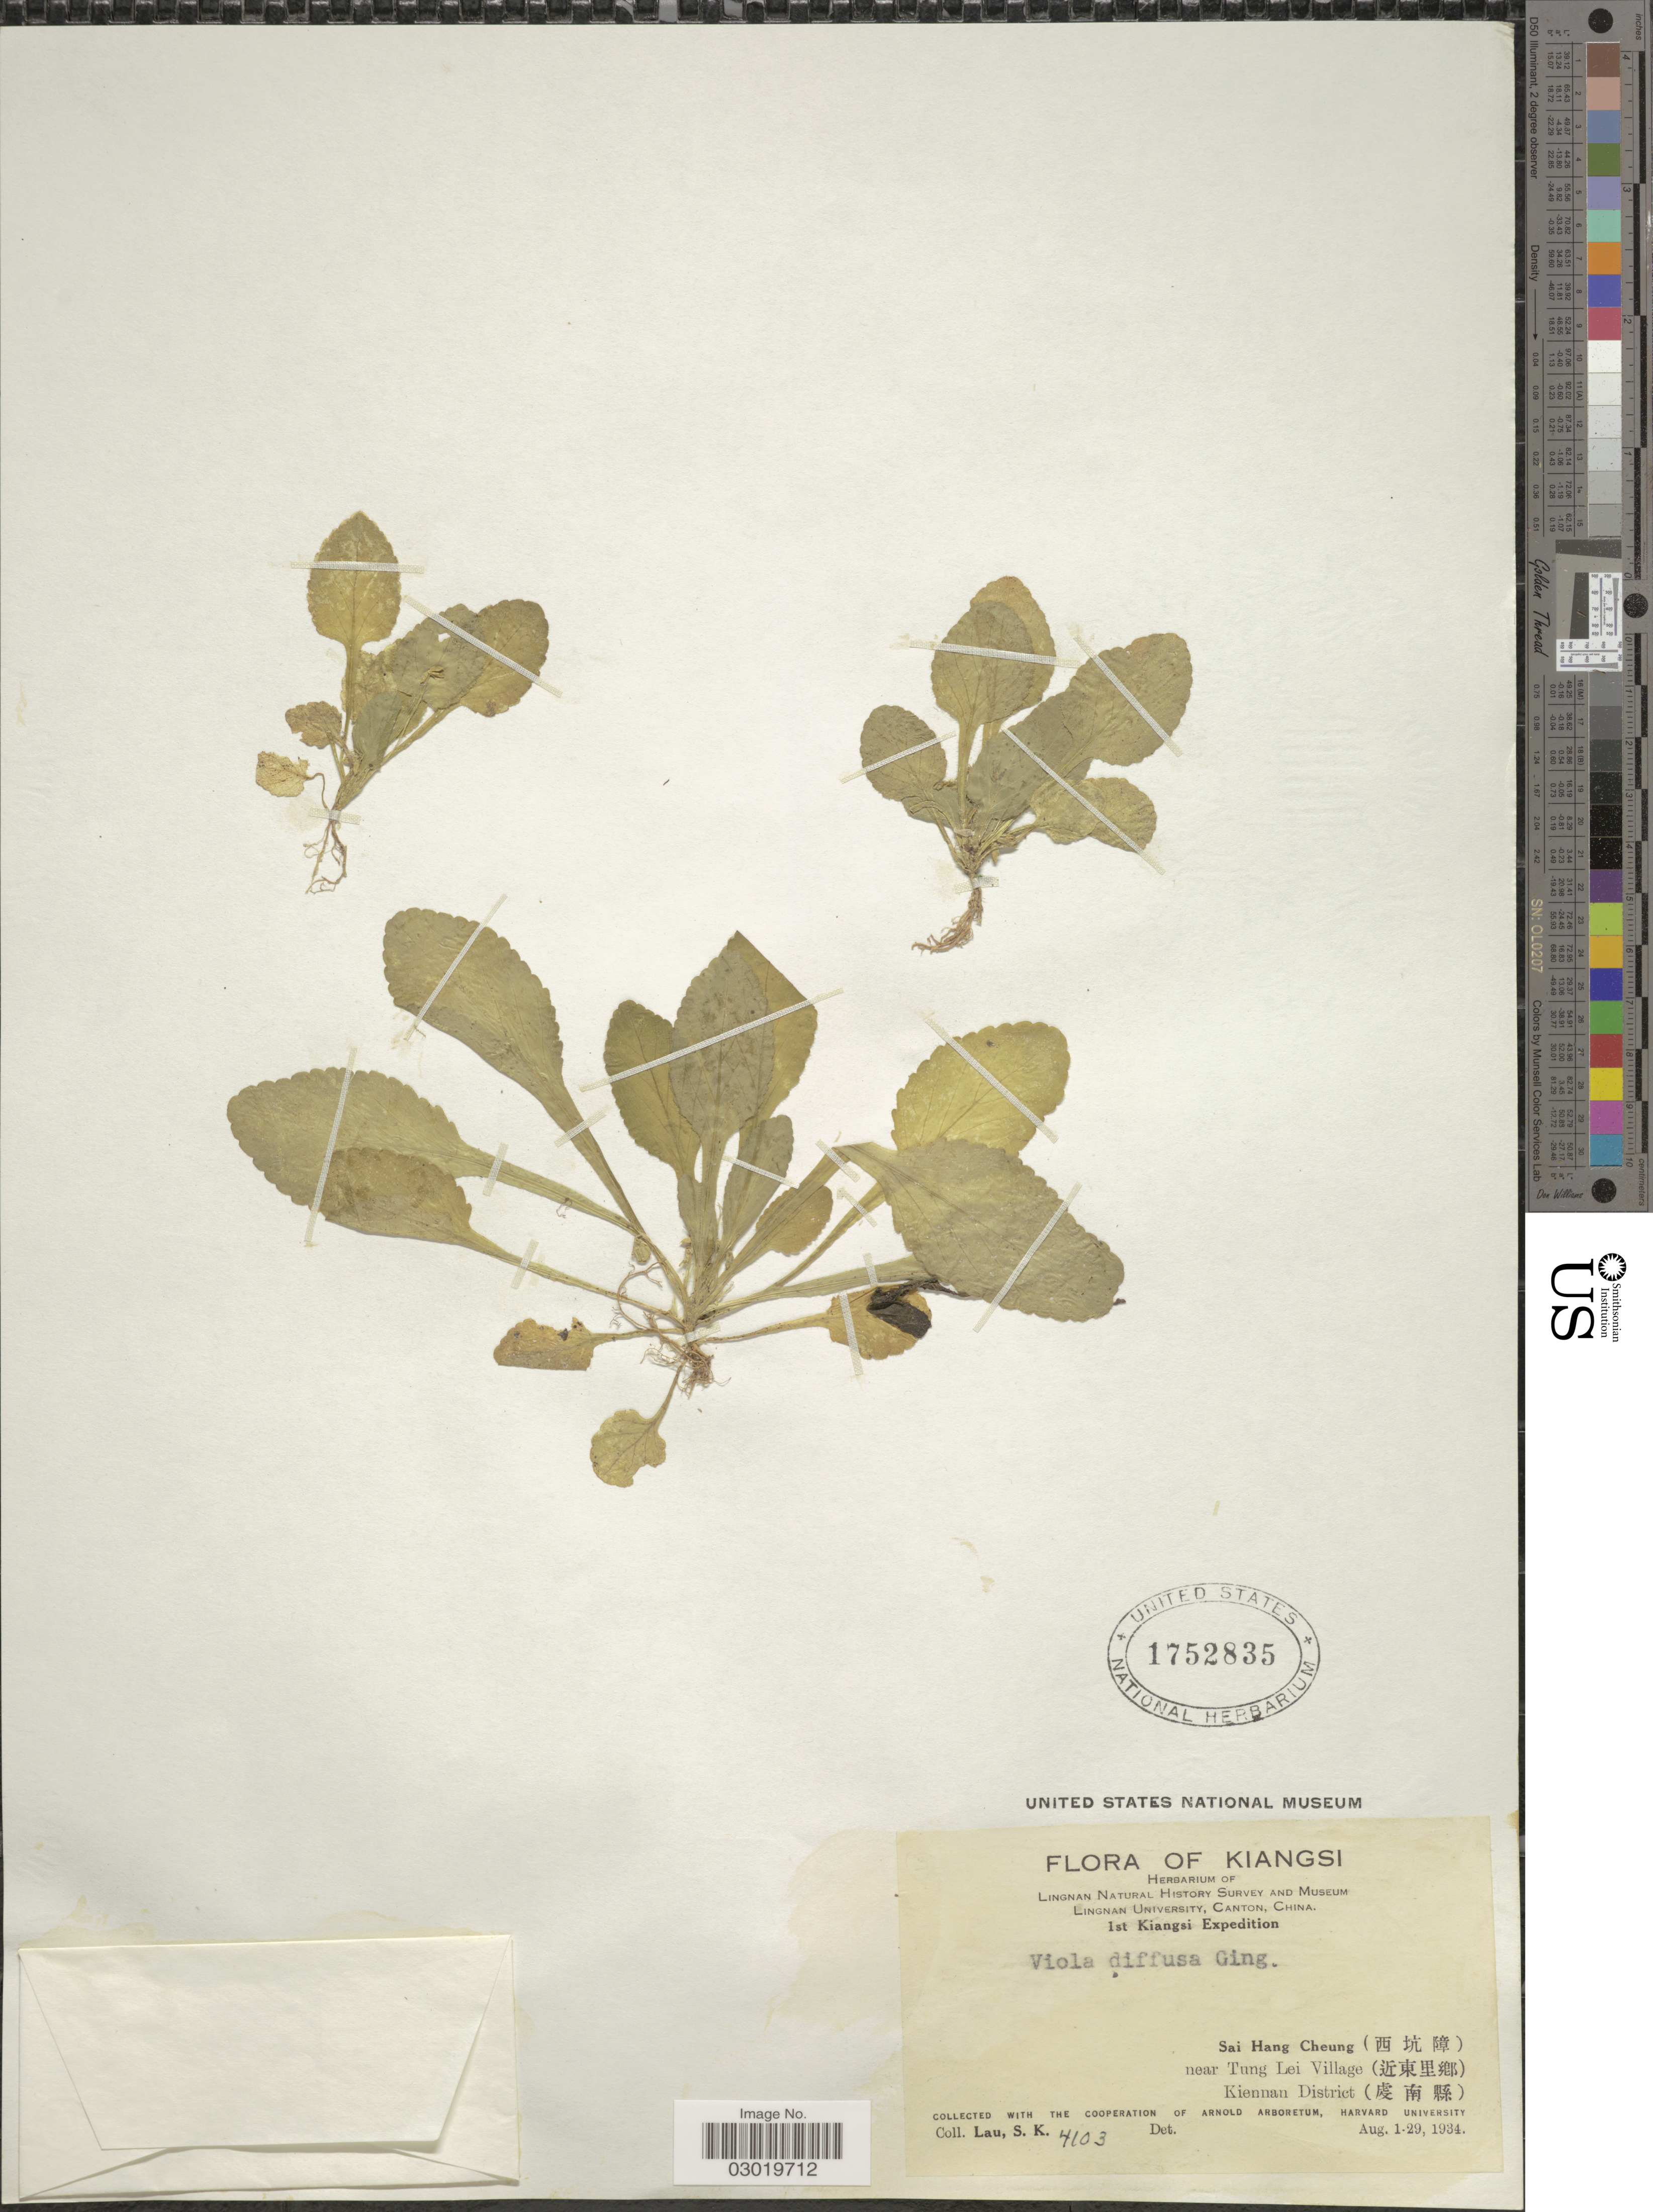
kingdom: Plantae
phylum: Tracheophyta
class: Magnoliopsida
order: Malpighiales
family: Violaceae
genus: Viola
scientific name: Viola diffusa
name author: Ging.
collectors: S. K. Lau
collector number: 4103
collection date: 1934-08-01/1934-08-29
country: China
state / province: Jiangxi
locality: Kiangsi. Sai Hang Cheung (X) near T'ung Lei Village (X). Kiennan District (X).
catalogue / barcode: US 1752835